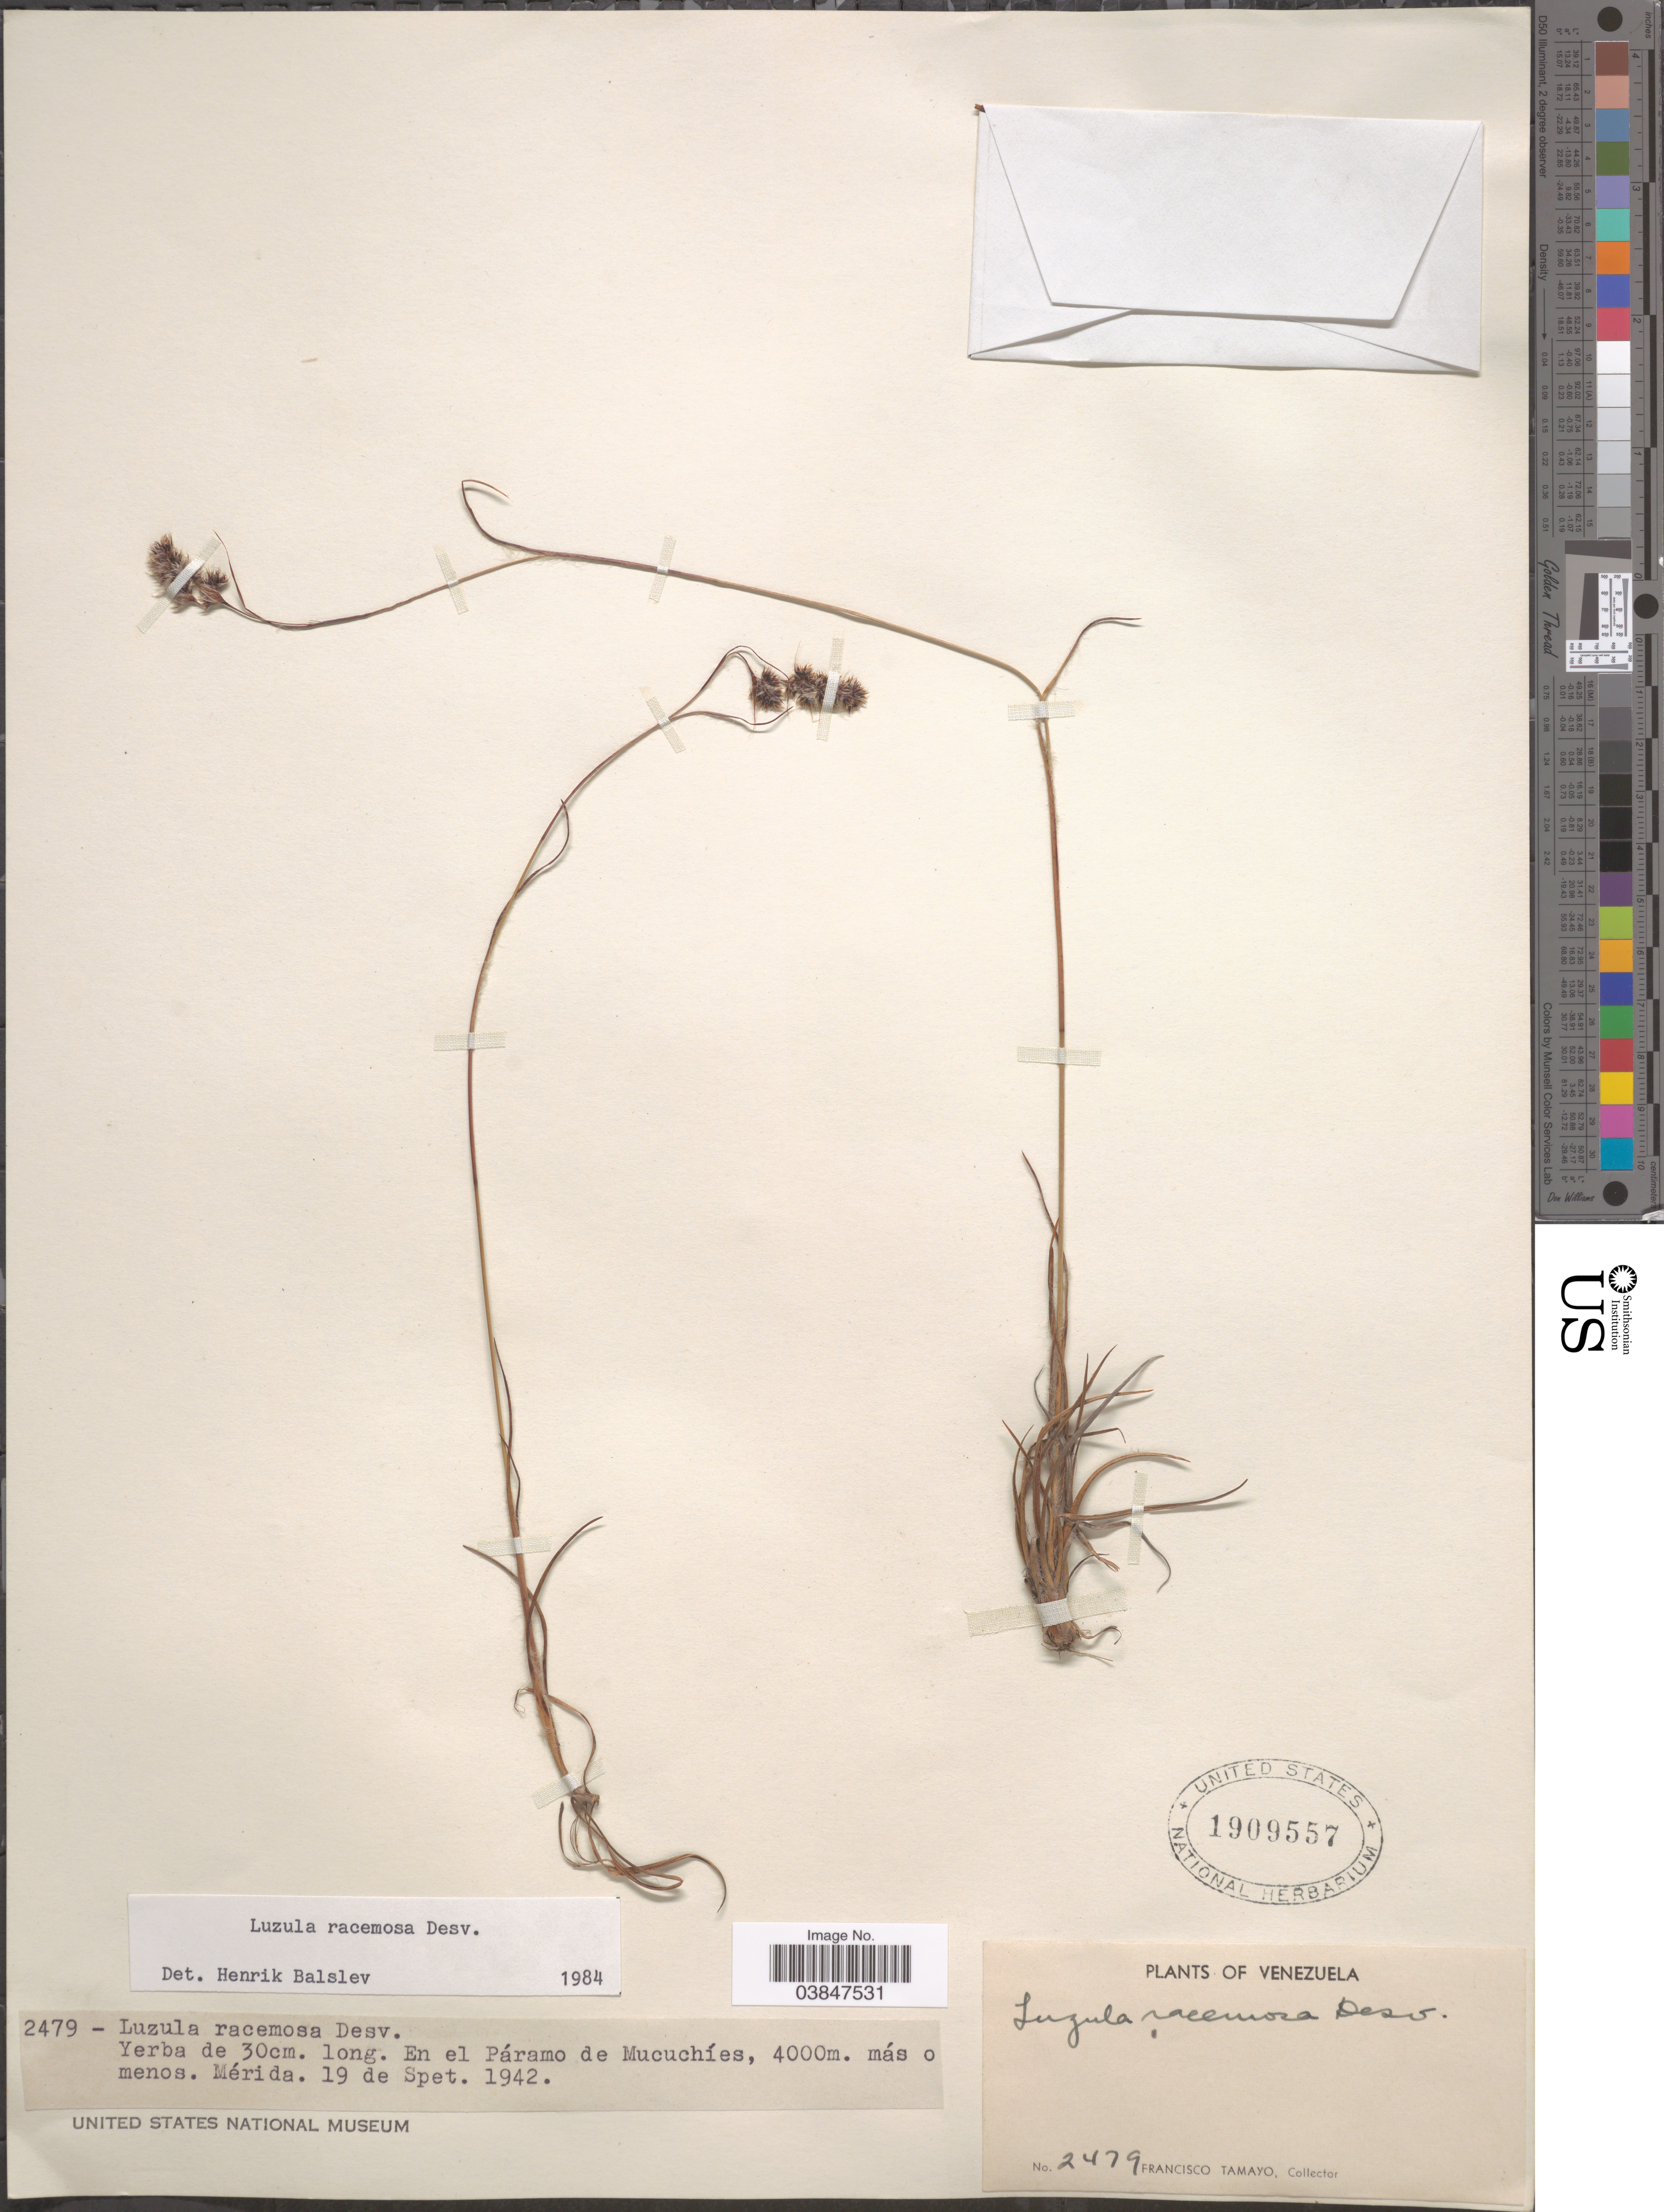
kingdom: Plantae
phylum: Tracheophyta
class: Liliopsida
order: Poales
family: Juncaceae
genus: Luzula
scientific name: Luzula racemosa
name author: Desv.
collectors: F. Tamayo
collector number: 2479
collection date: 1942-09-19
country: Venezuela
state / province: Merida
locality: En el Páramo de Mucuchíes.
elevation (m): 4000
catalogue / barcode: US 1909557